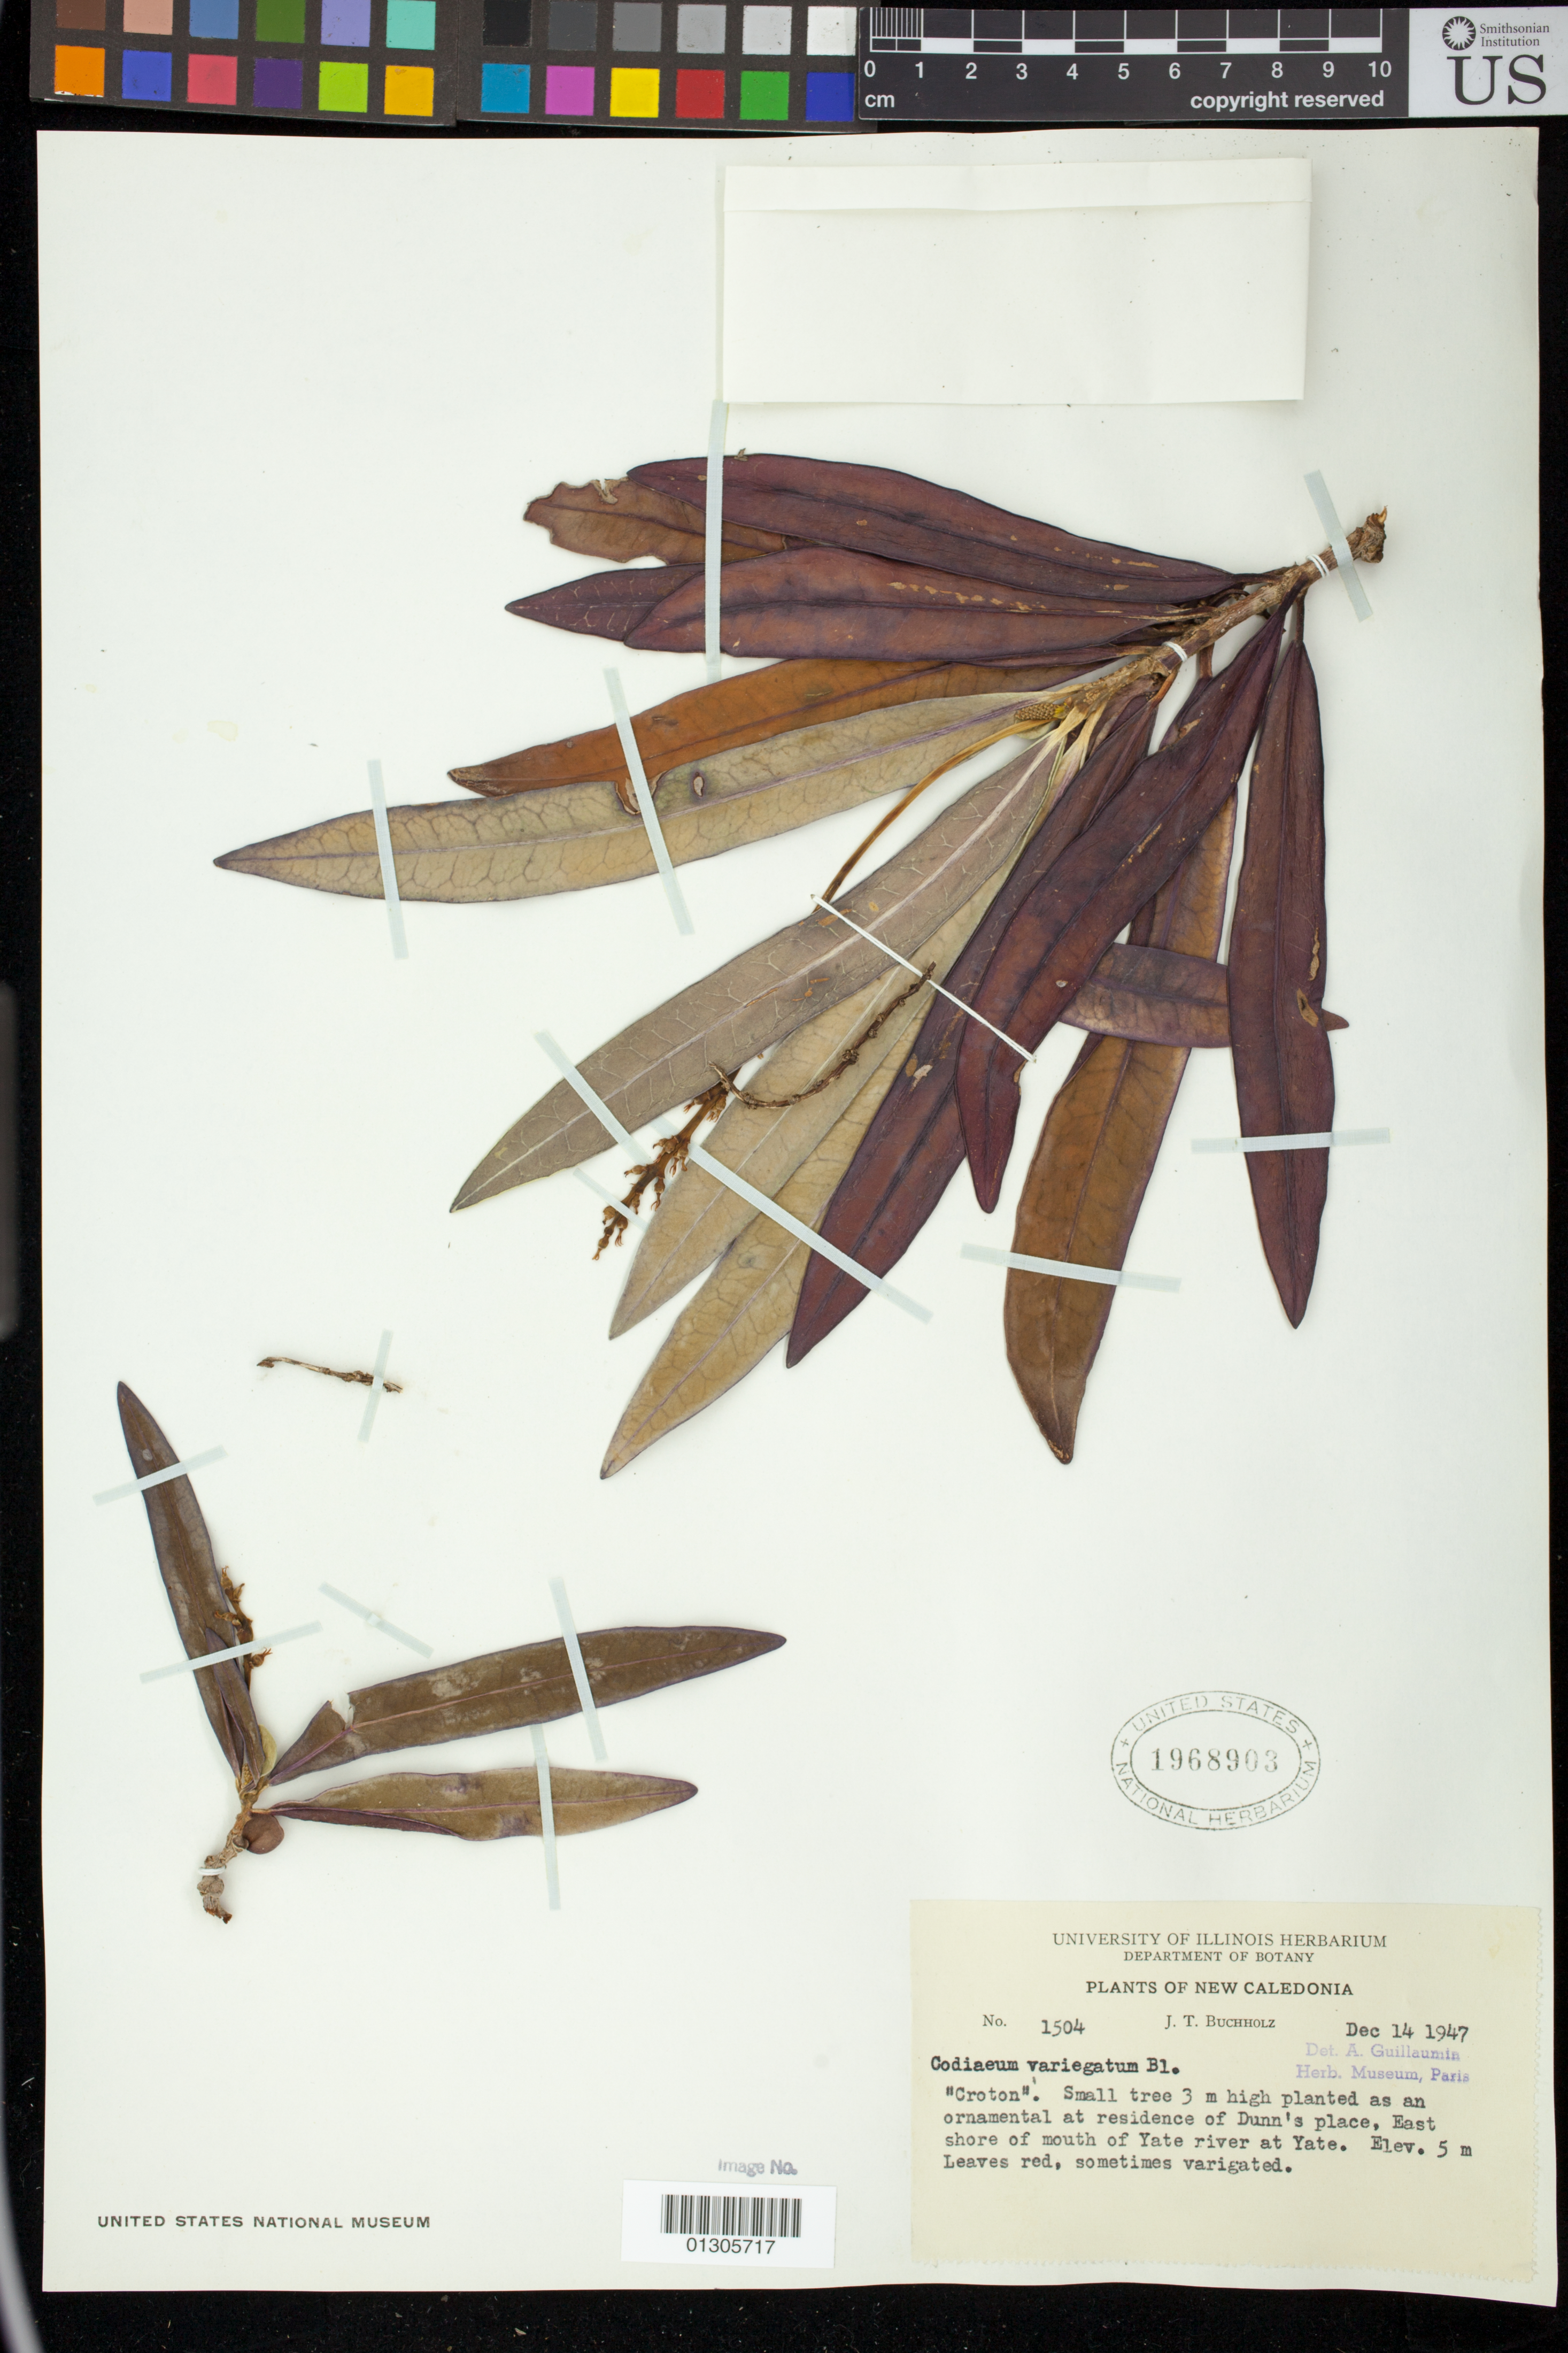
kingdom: Plantae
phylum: Tracheophyta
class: Magnoliopsida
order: Malpighiales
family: Euphorbiaceae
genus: Codiaeum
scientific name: Codiaeum variegatum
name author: (L.) Rumph. ex A. Juss.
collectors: J. T. Buchholz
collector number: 1504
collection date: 1947-12-14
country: New Caledonia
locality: East shore of mouth of Yate river at Yate.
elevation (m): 5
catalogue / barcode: US 1968903